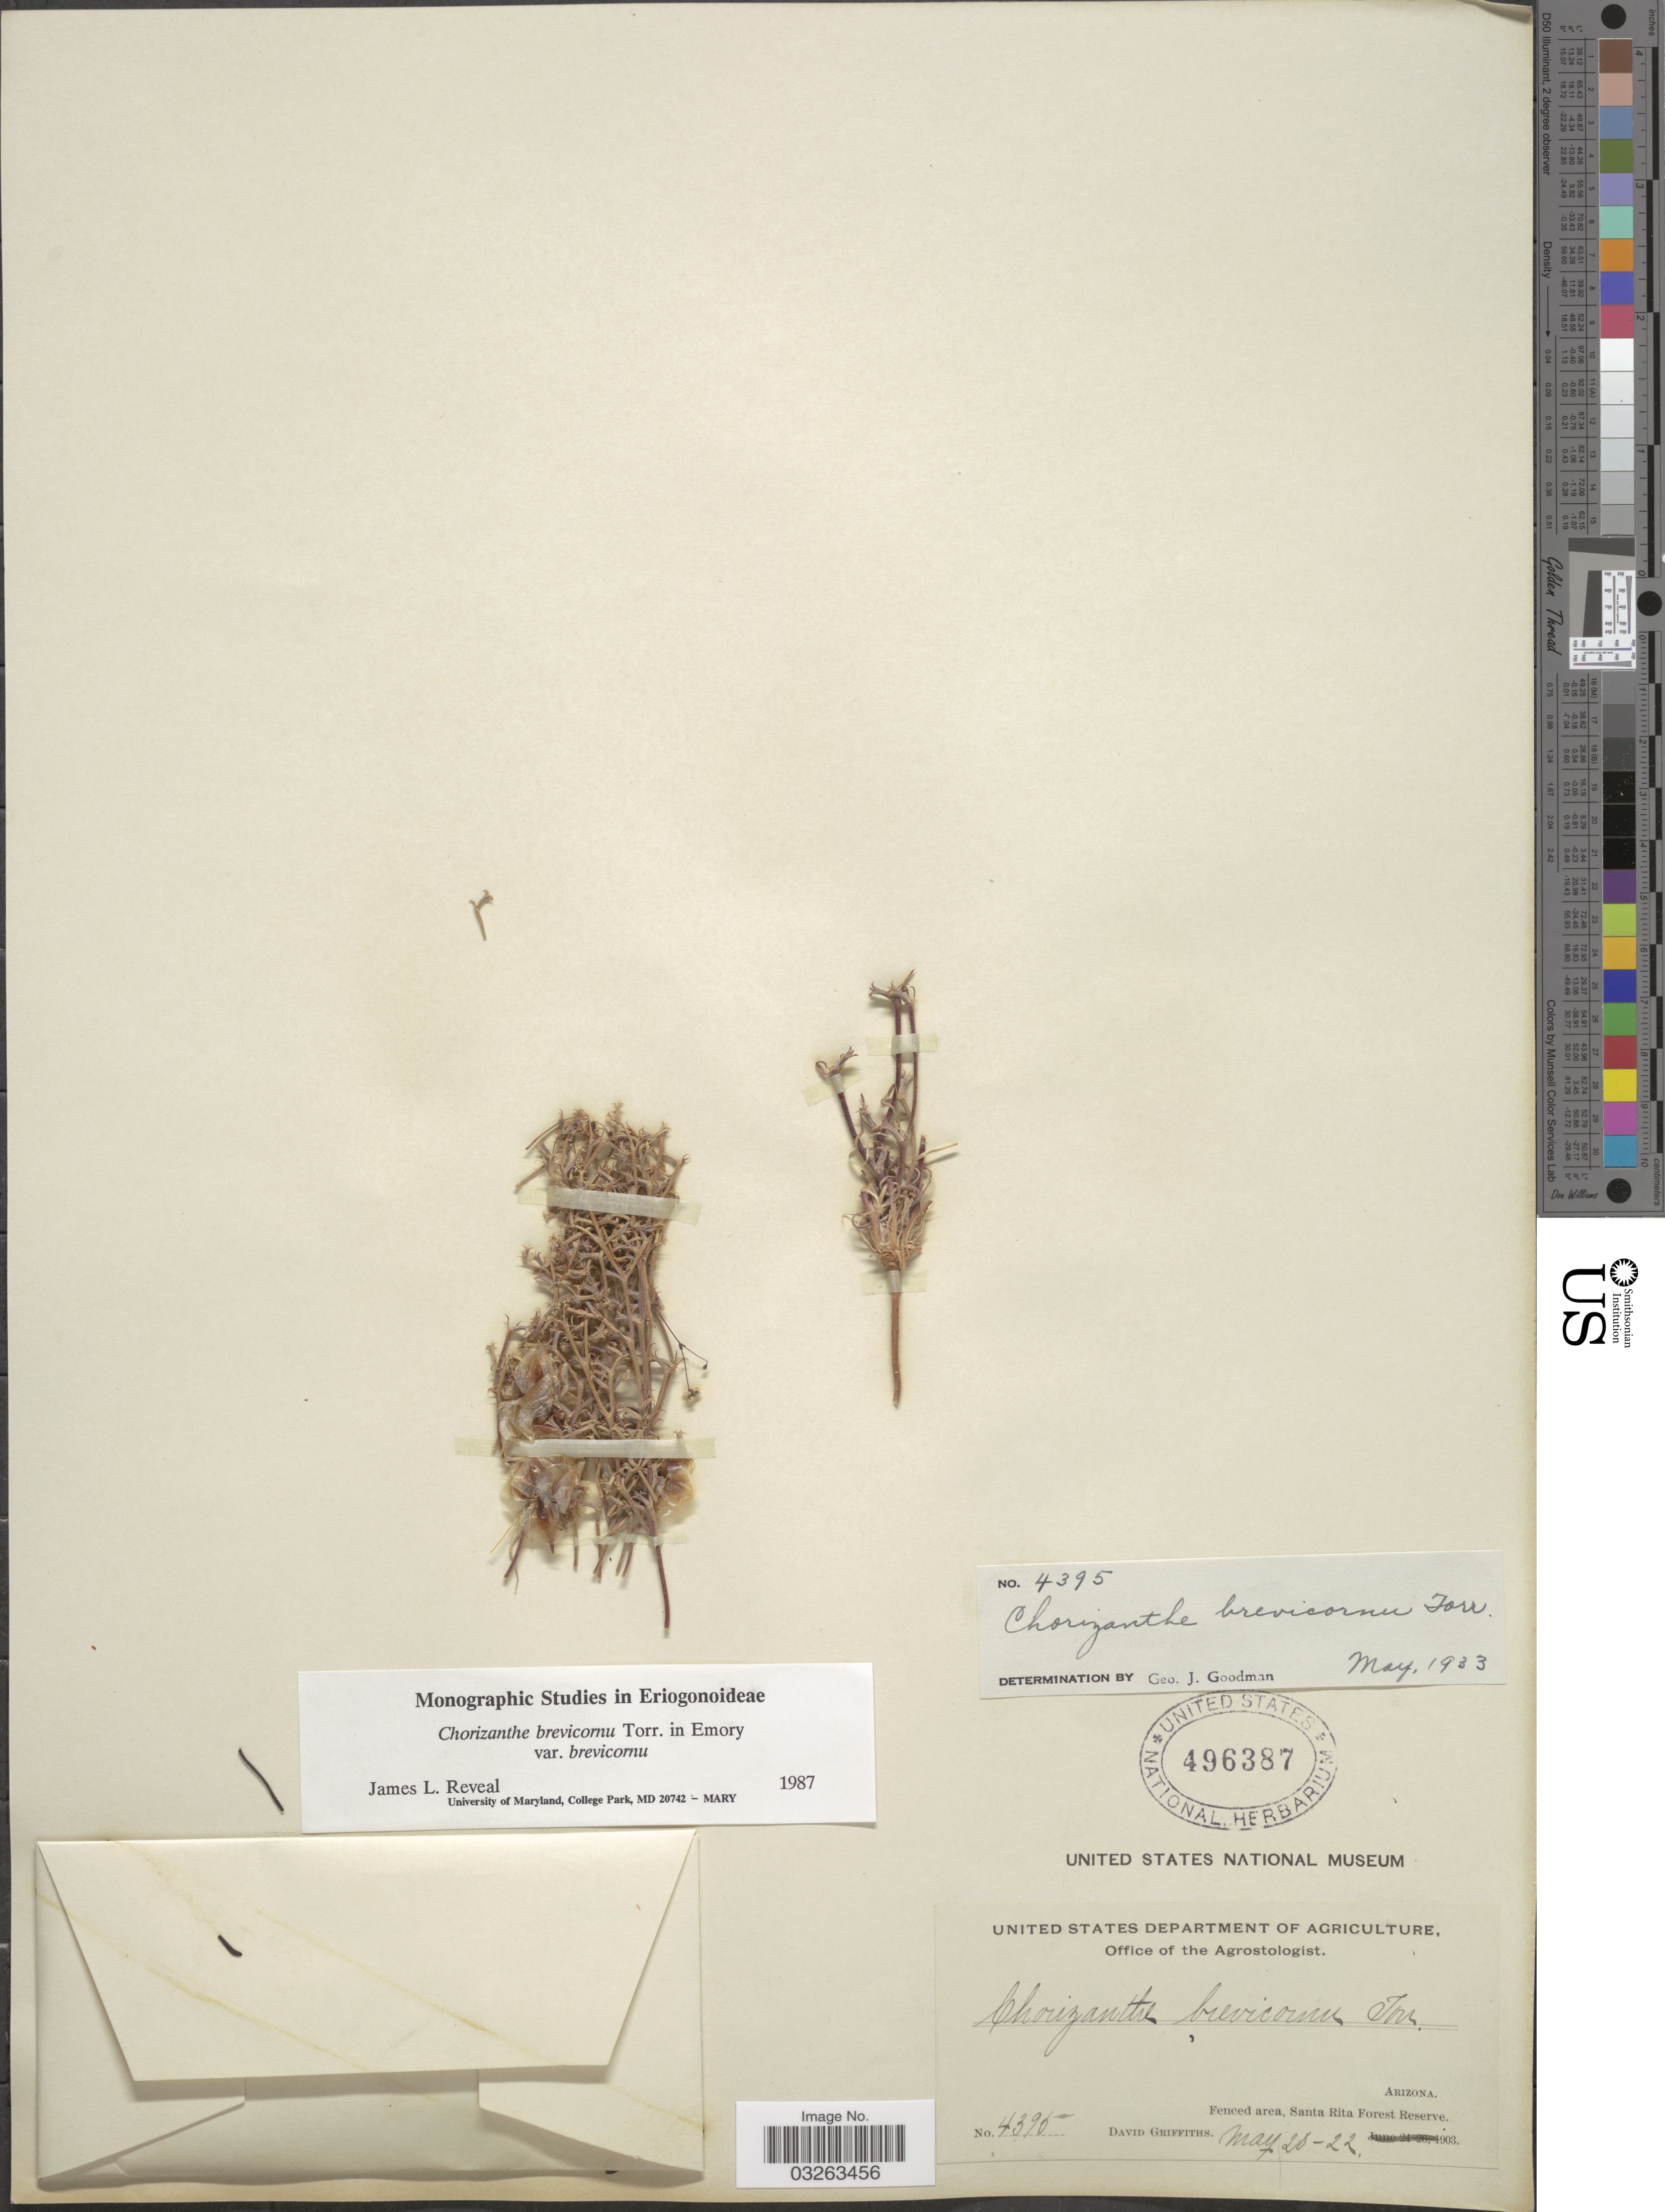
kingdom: Plantae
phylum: Tracheophyta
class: Magnoliopsida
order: Caryophyllales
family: Polygonaceae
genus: Chorizanthe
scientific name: Chorizanthe brevicornu var. brevicornu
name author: Torr.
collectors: D. Griffiths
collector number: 4395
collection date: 1903-05-20/1903-05-22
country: United States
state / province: Arizona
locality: Fenced area, Santa Rita Forest Reserve.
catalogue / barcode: US 496387